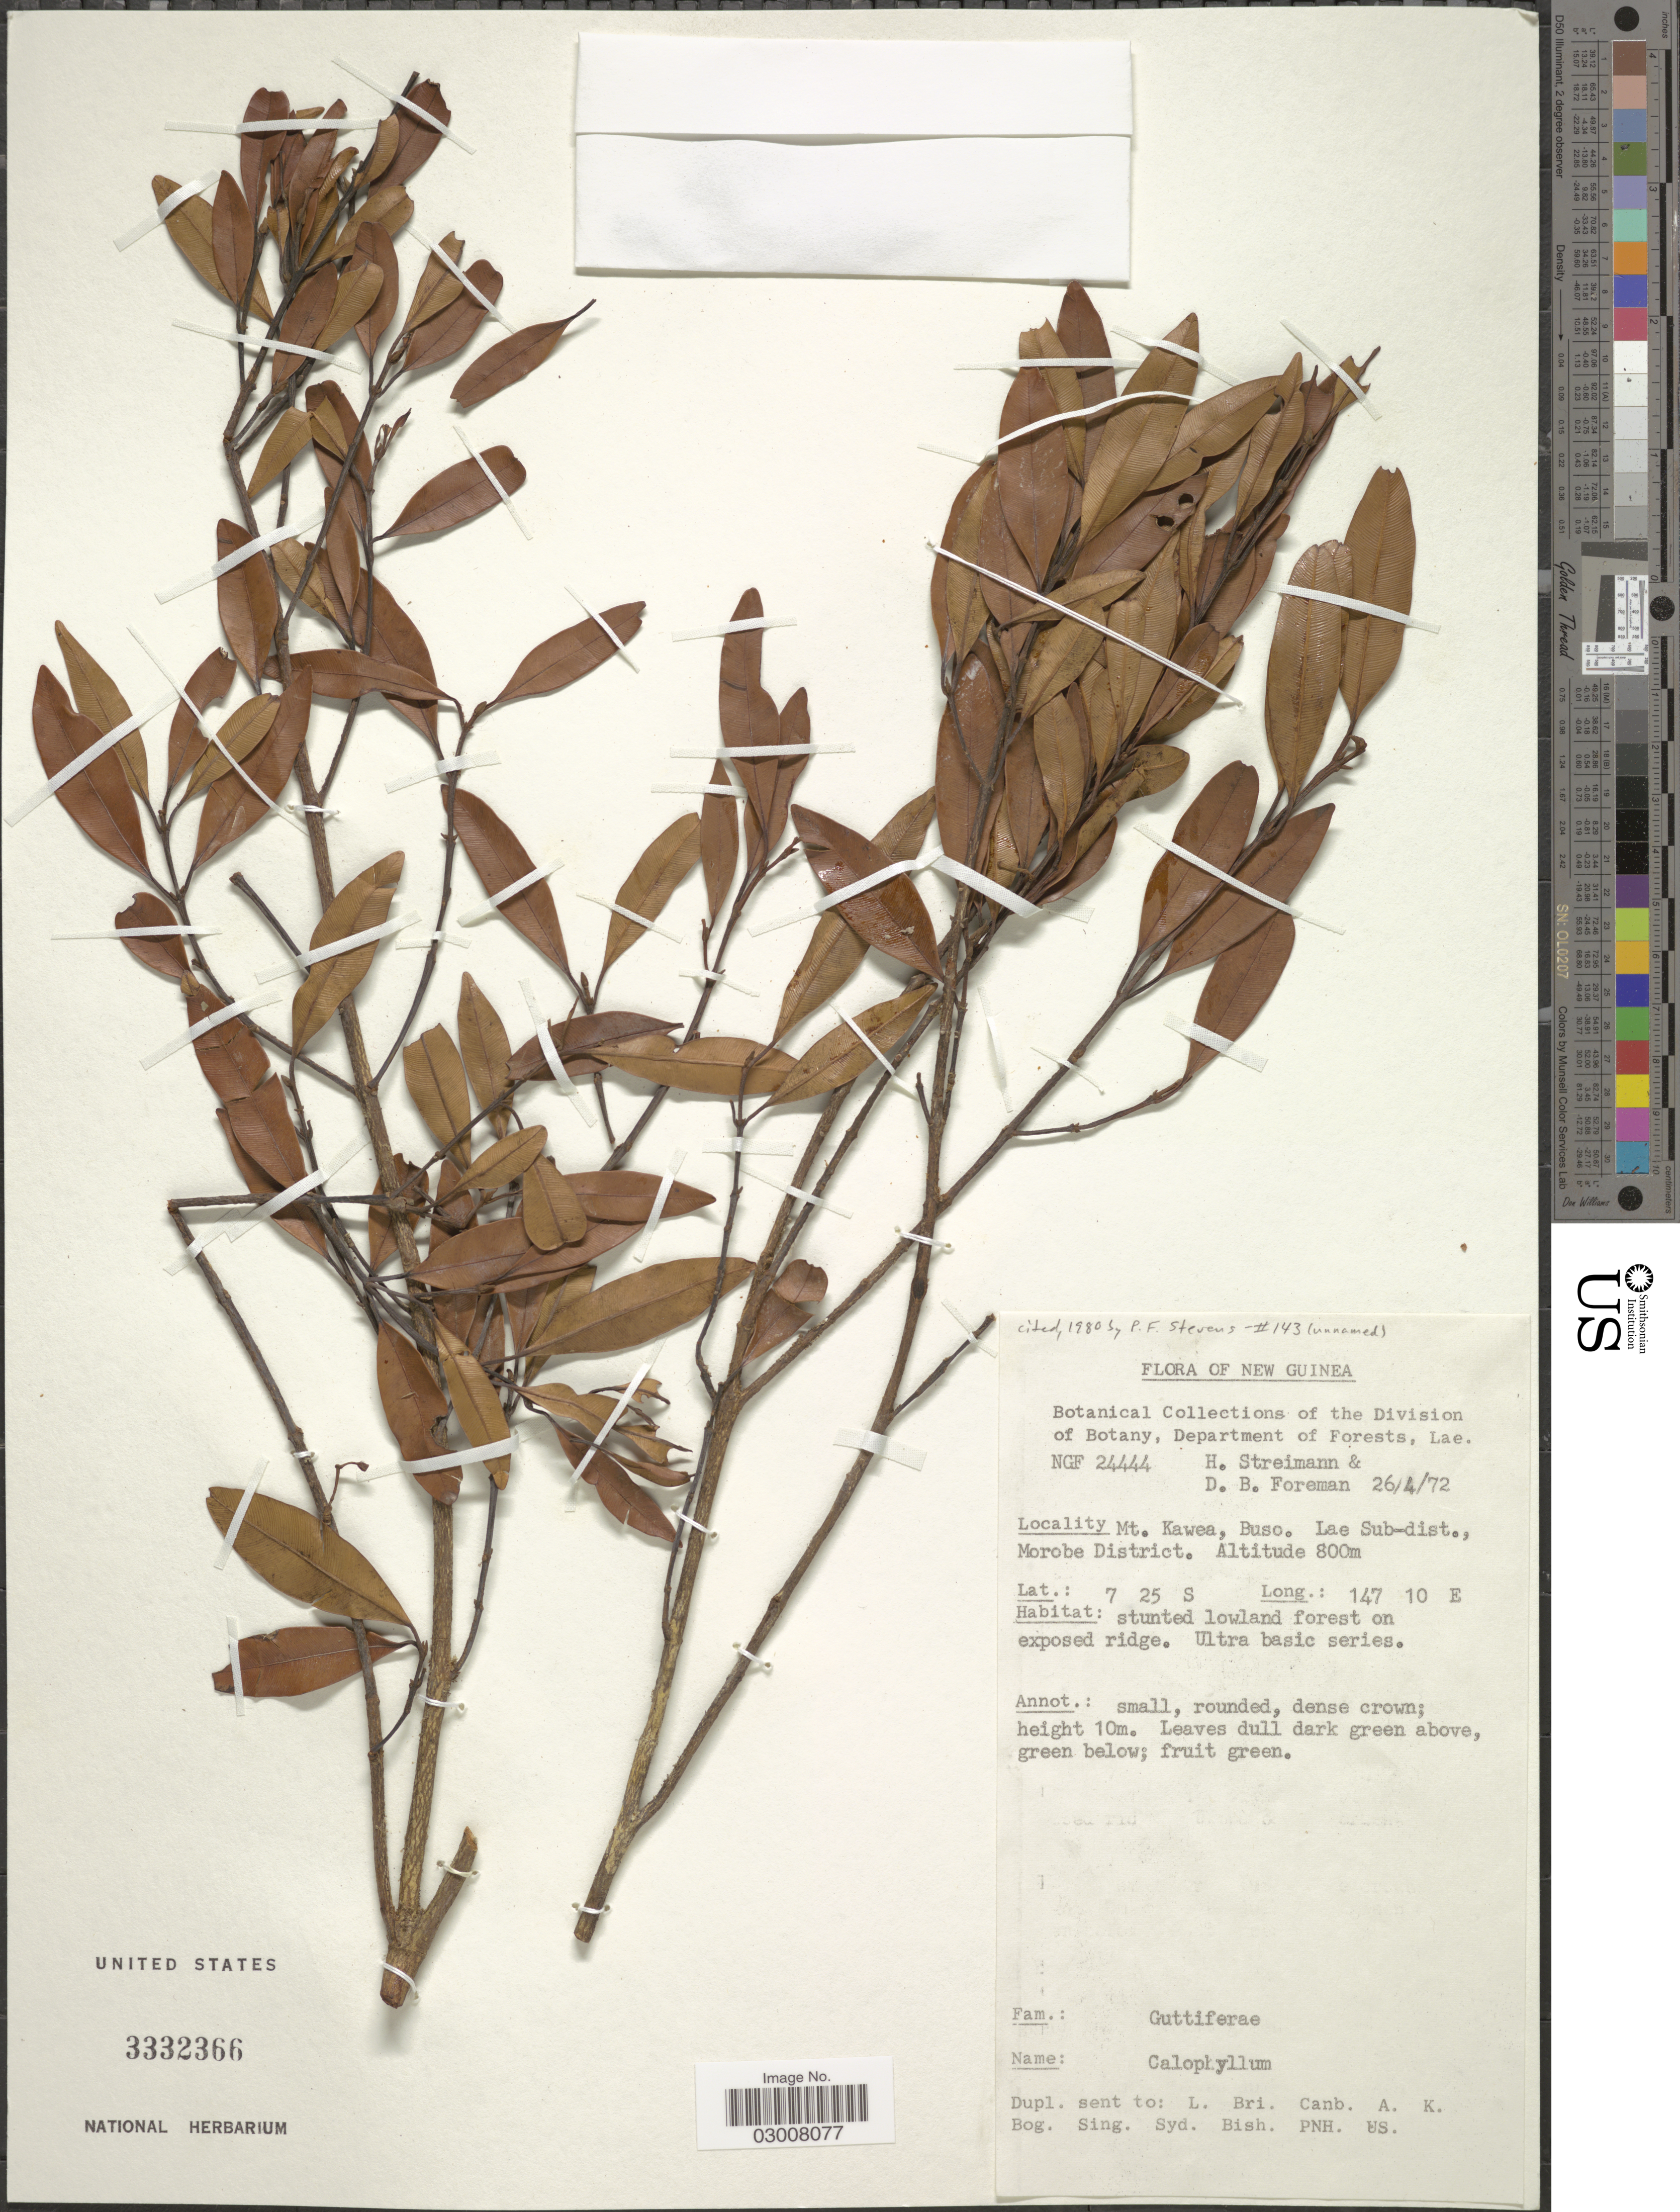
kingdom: Plantae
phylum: Tracheophyta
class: Magnoliopsida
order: Malpighiales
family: Calophyllaceae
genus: Calophyllum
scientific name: Calophyllum sp.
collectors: H. Streimann & D. Foreman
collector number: NGF24444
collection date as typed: Transcribed d/m/y: 26/4/72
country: Papua New Guinea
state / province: Morobe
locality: New Guinea, Mt. Kawea, Buso. Lae Sub-dist., Morobe District.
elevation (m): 800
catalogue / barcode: US 3332366